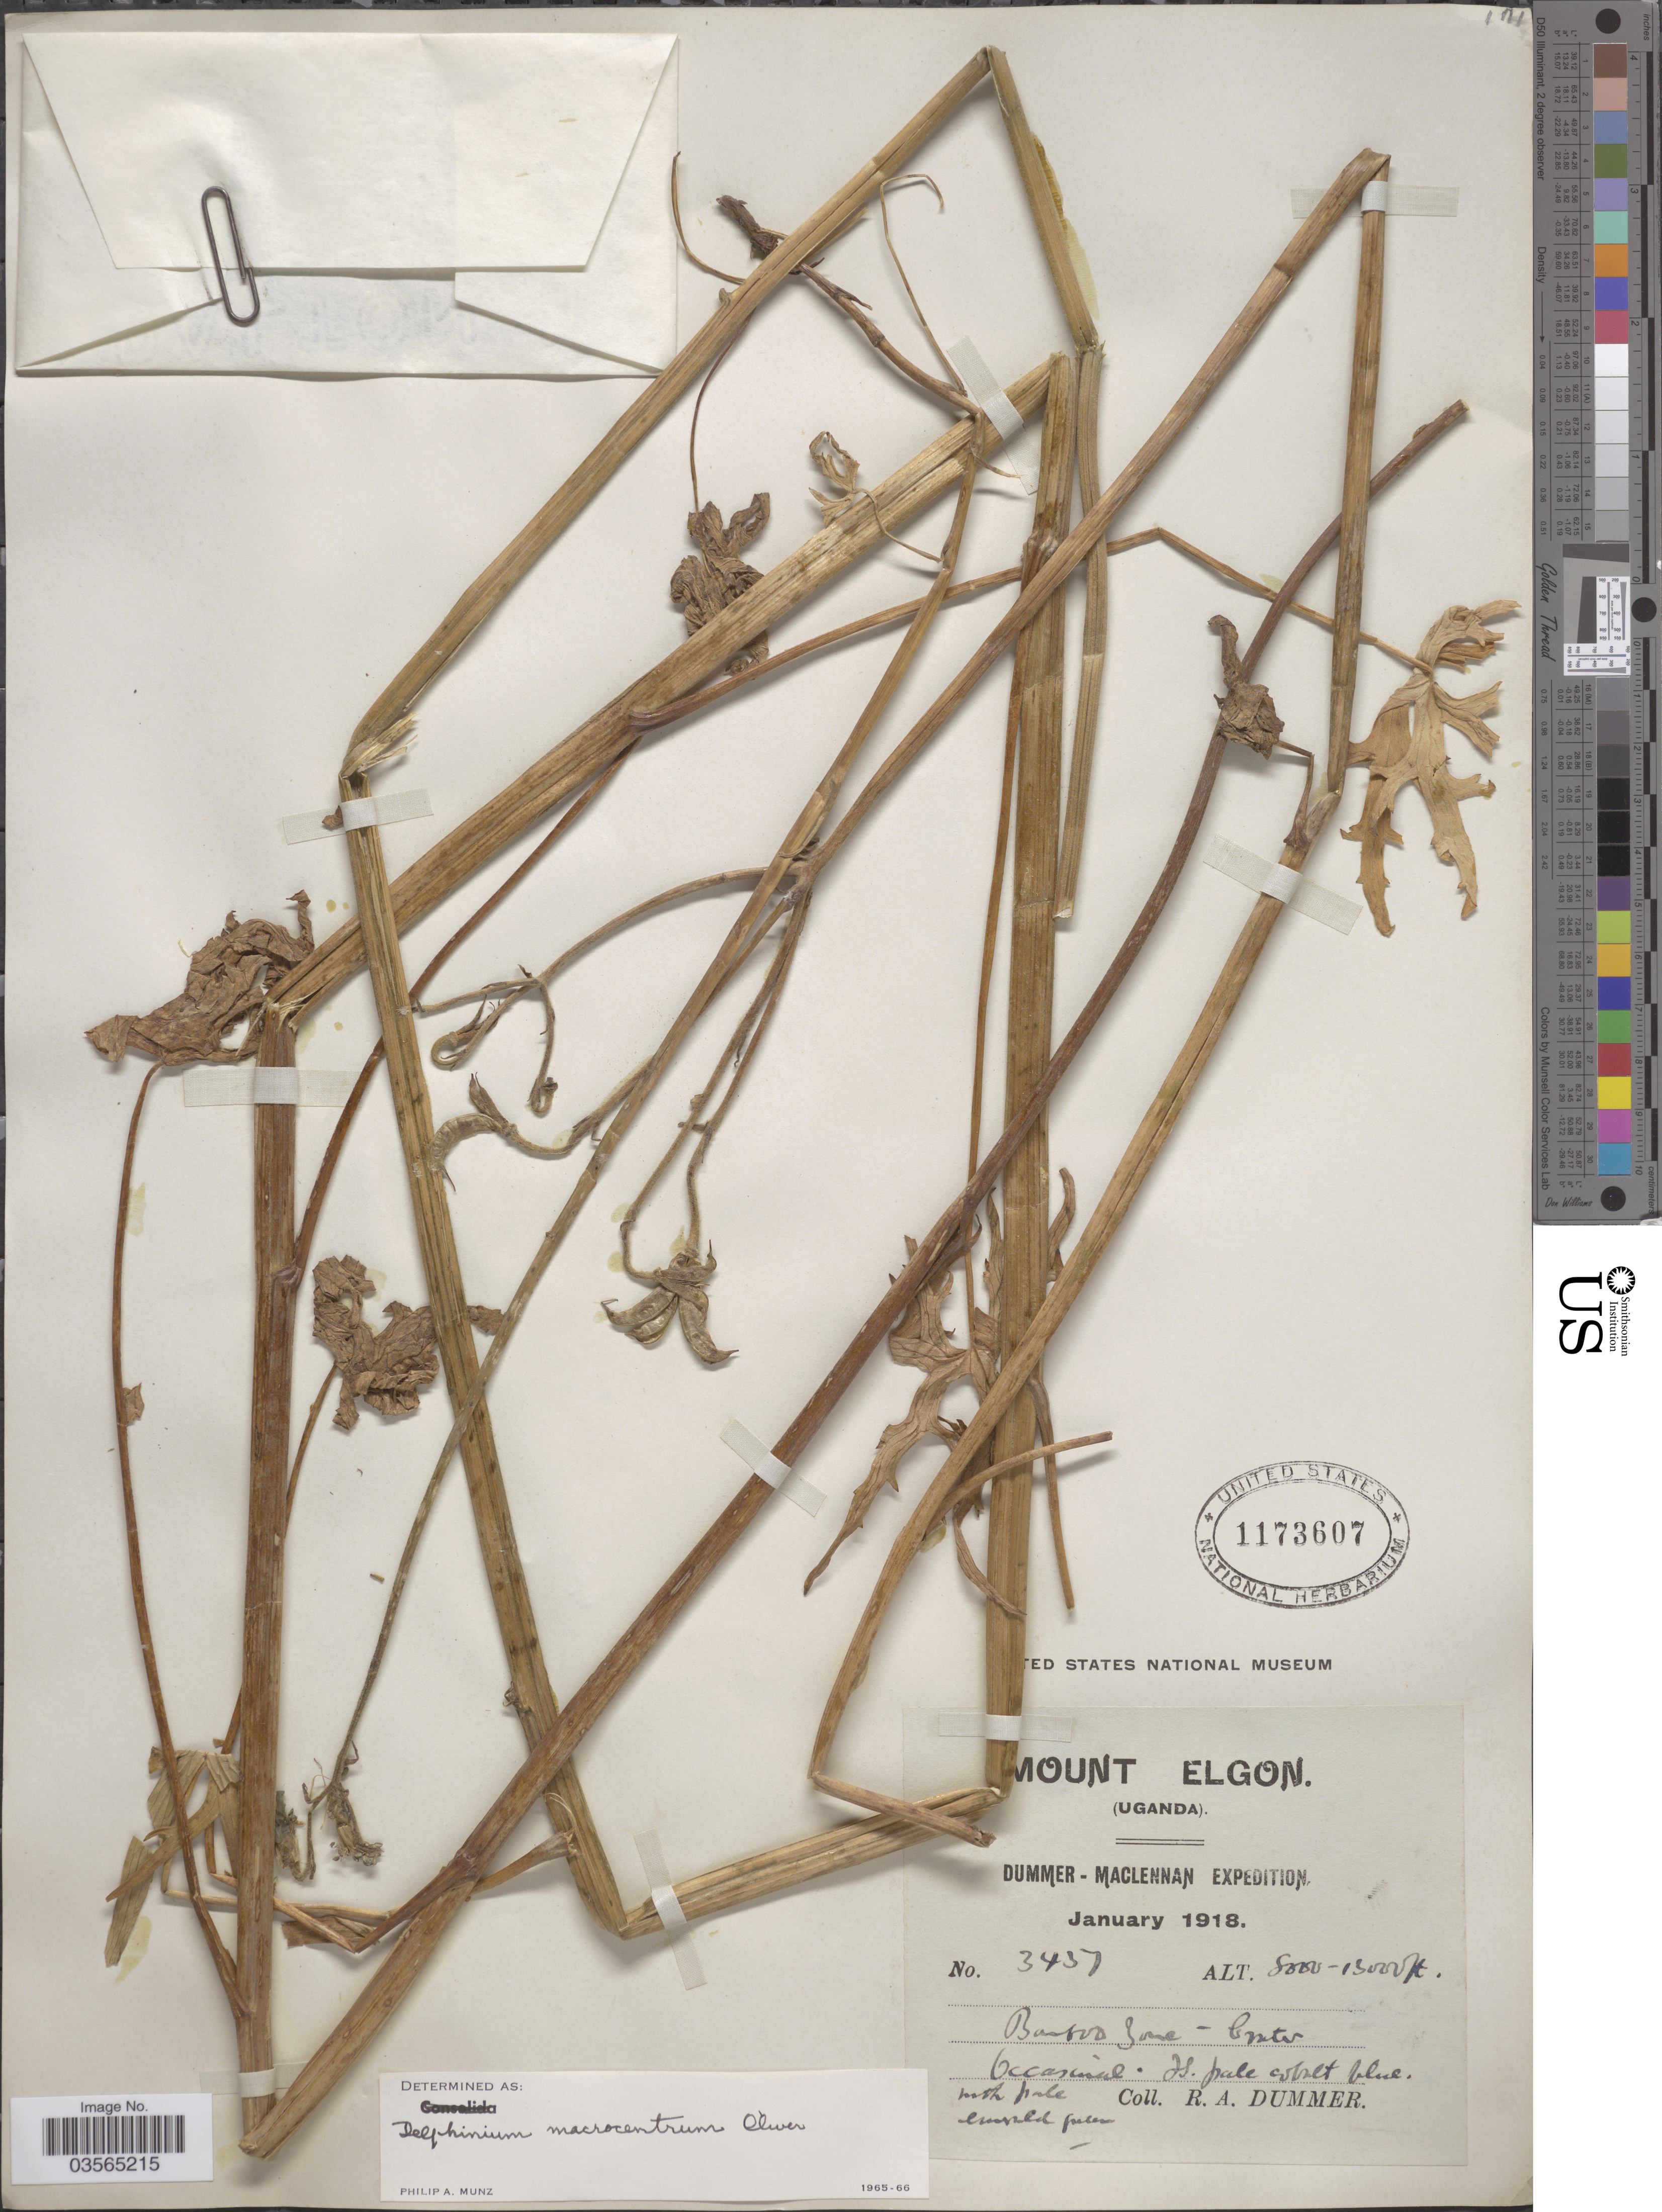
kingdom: Plantae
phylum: Tracheophyta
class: Magnoliopsida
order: Ranunculales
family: Ranunculaceae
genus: Delphinium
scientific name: Delphinium macrocentrum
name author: Oliv.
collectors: R. Dümmer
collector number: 3457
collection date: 1918-01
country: Uganda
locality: Mount Elgon. Bamboo Zone-Crater.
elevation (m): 2438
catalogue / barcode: US 1173607